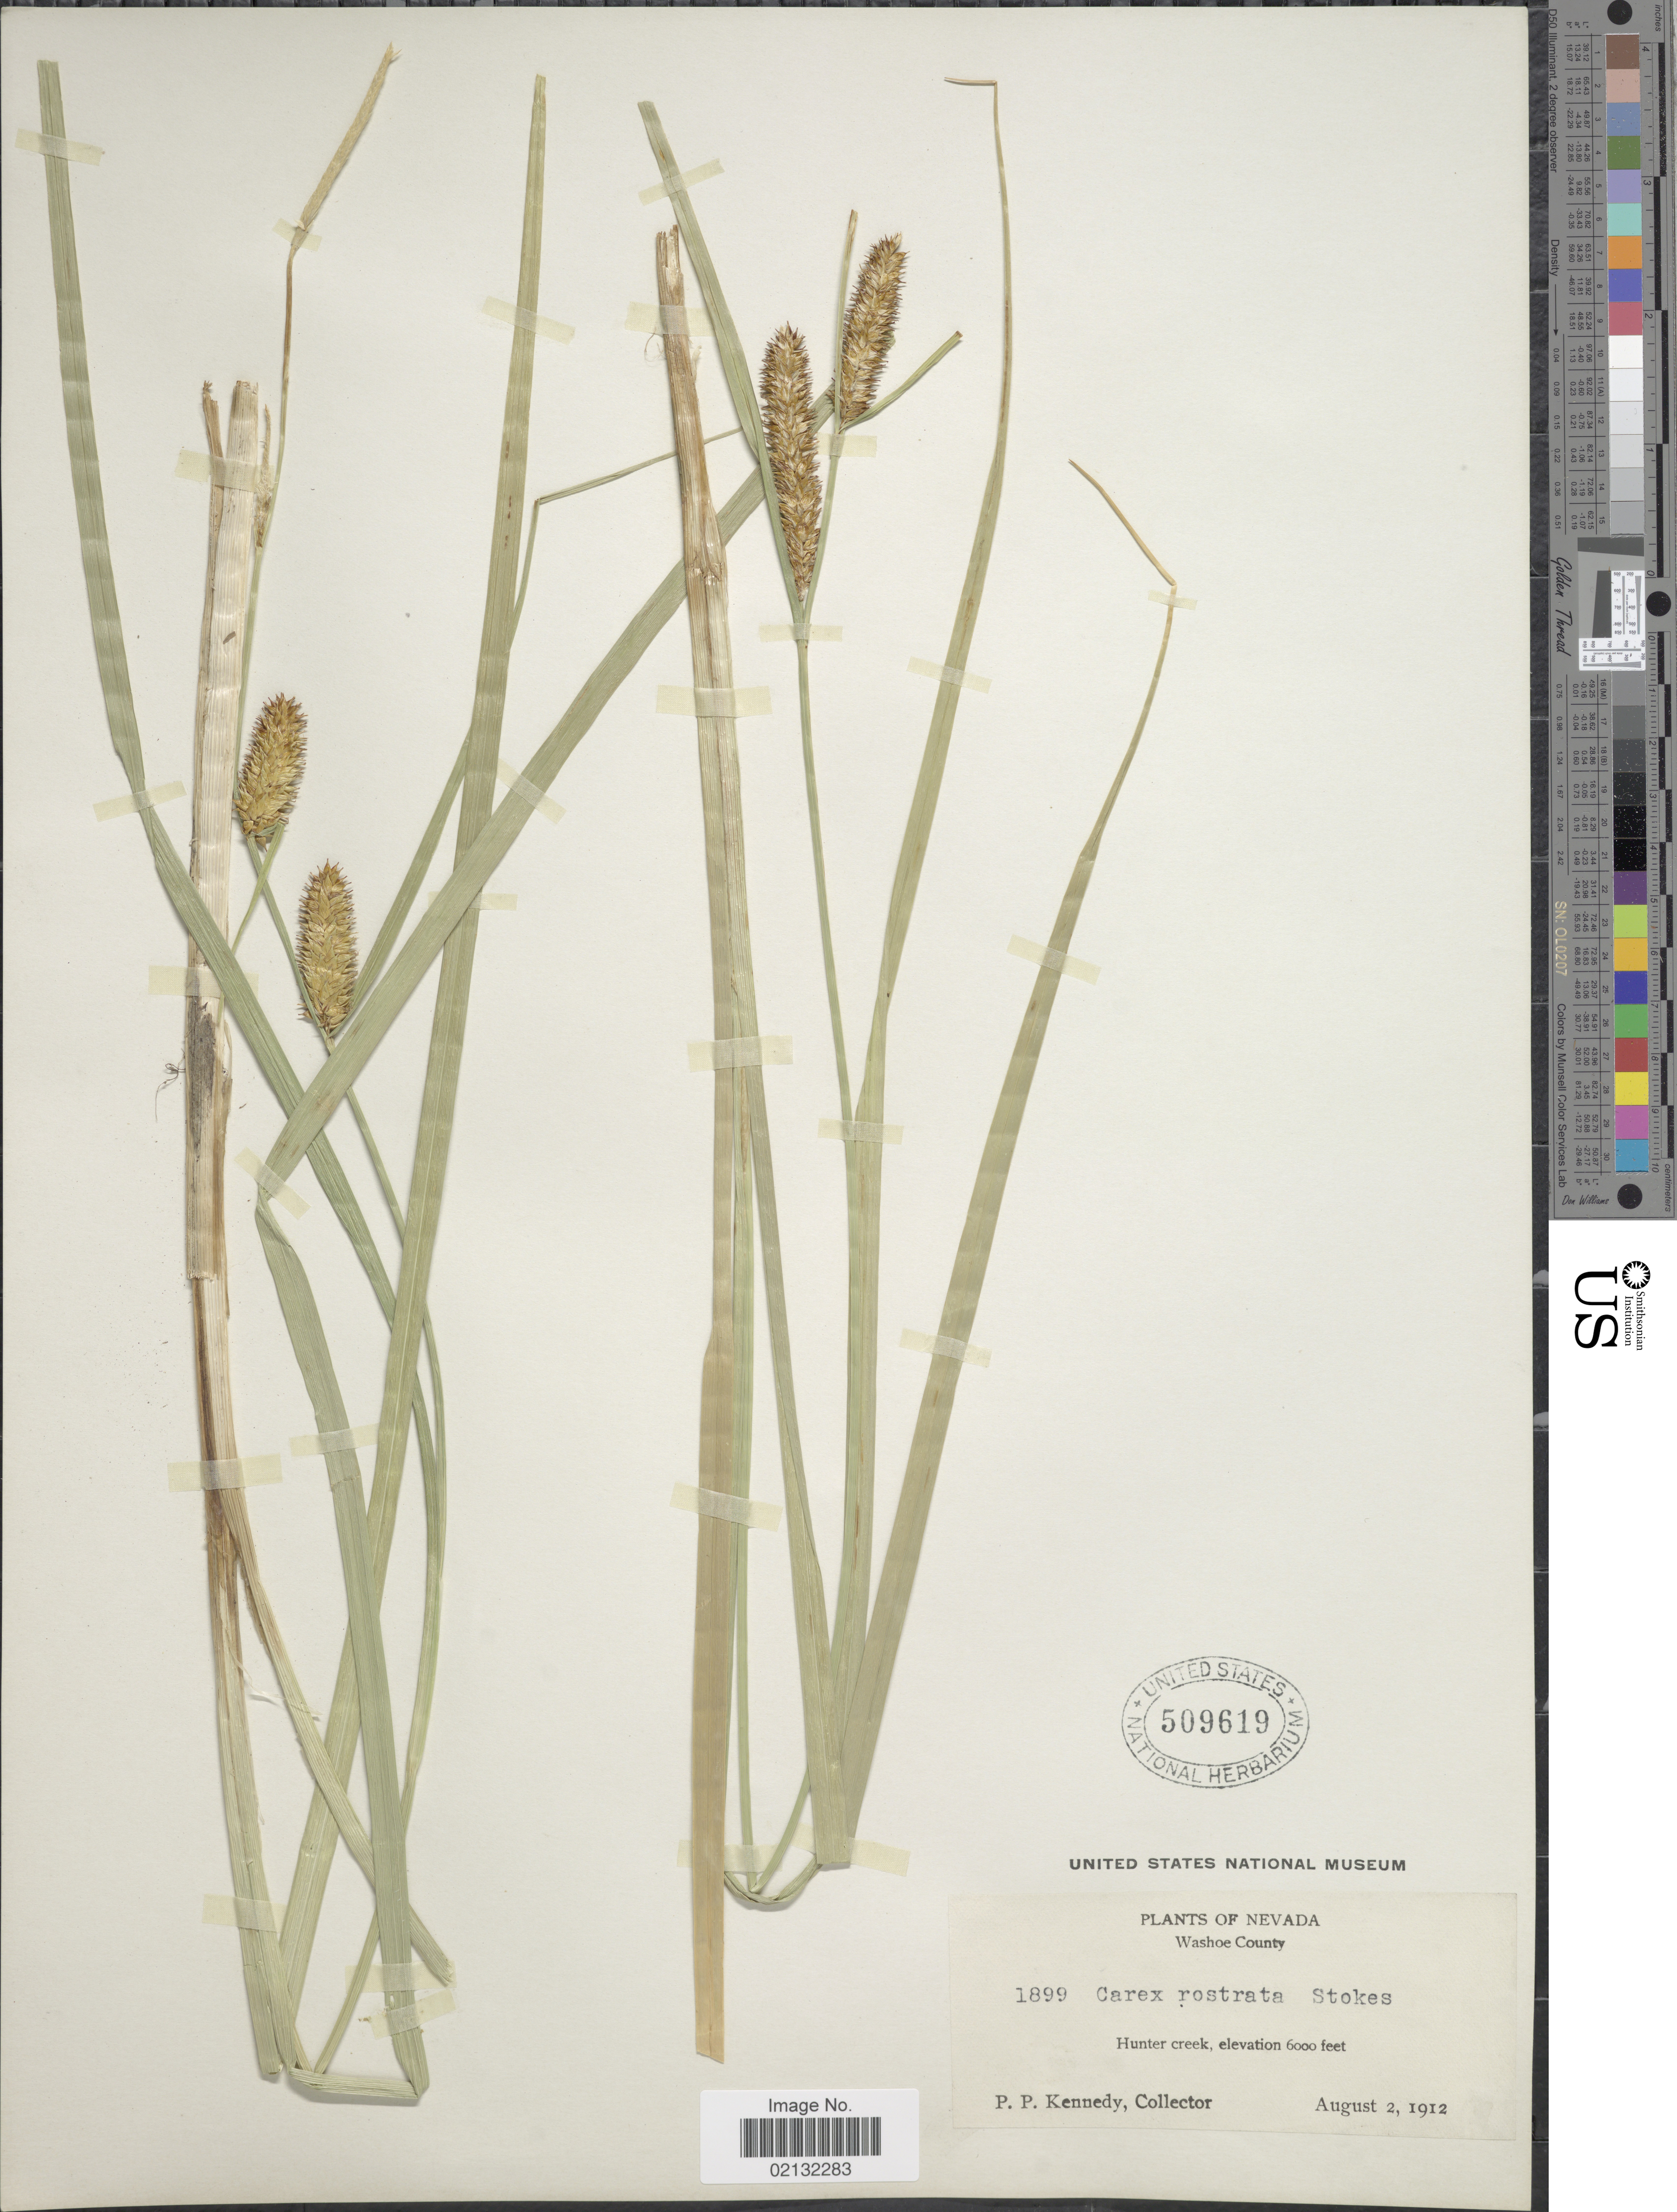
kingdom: Plantae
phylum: Tracheophyta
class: Liliopsida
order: Poales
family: Cyperaceae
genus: Carex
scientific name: Carex rostrata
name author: Stokes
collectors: P. Kennedy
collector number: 1899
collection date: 1912-08-02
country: United States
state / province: Nevada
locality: Washoe County, Hunter Creek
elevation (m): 1829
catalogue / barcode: US 509619